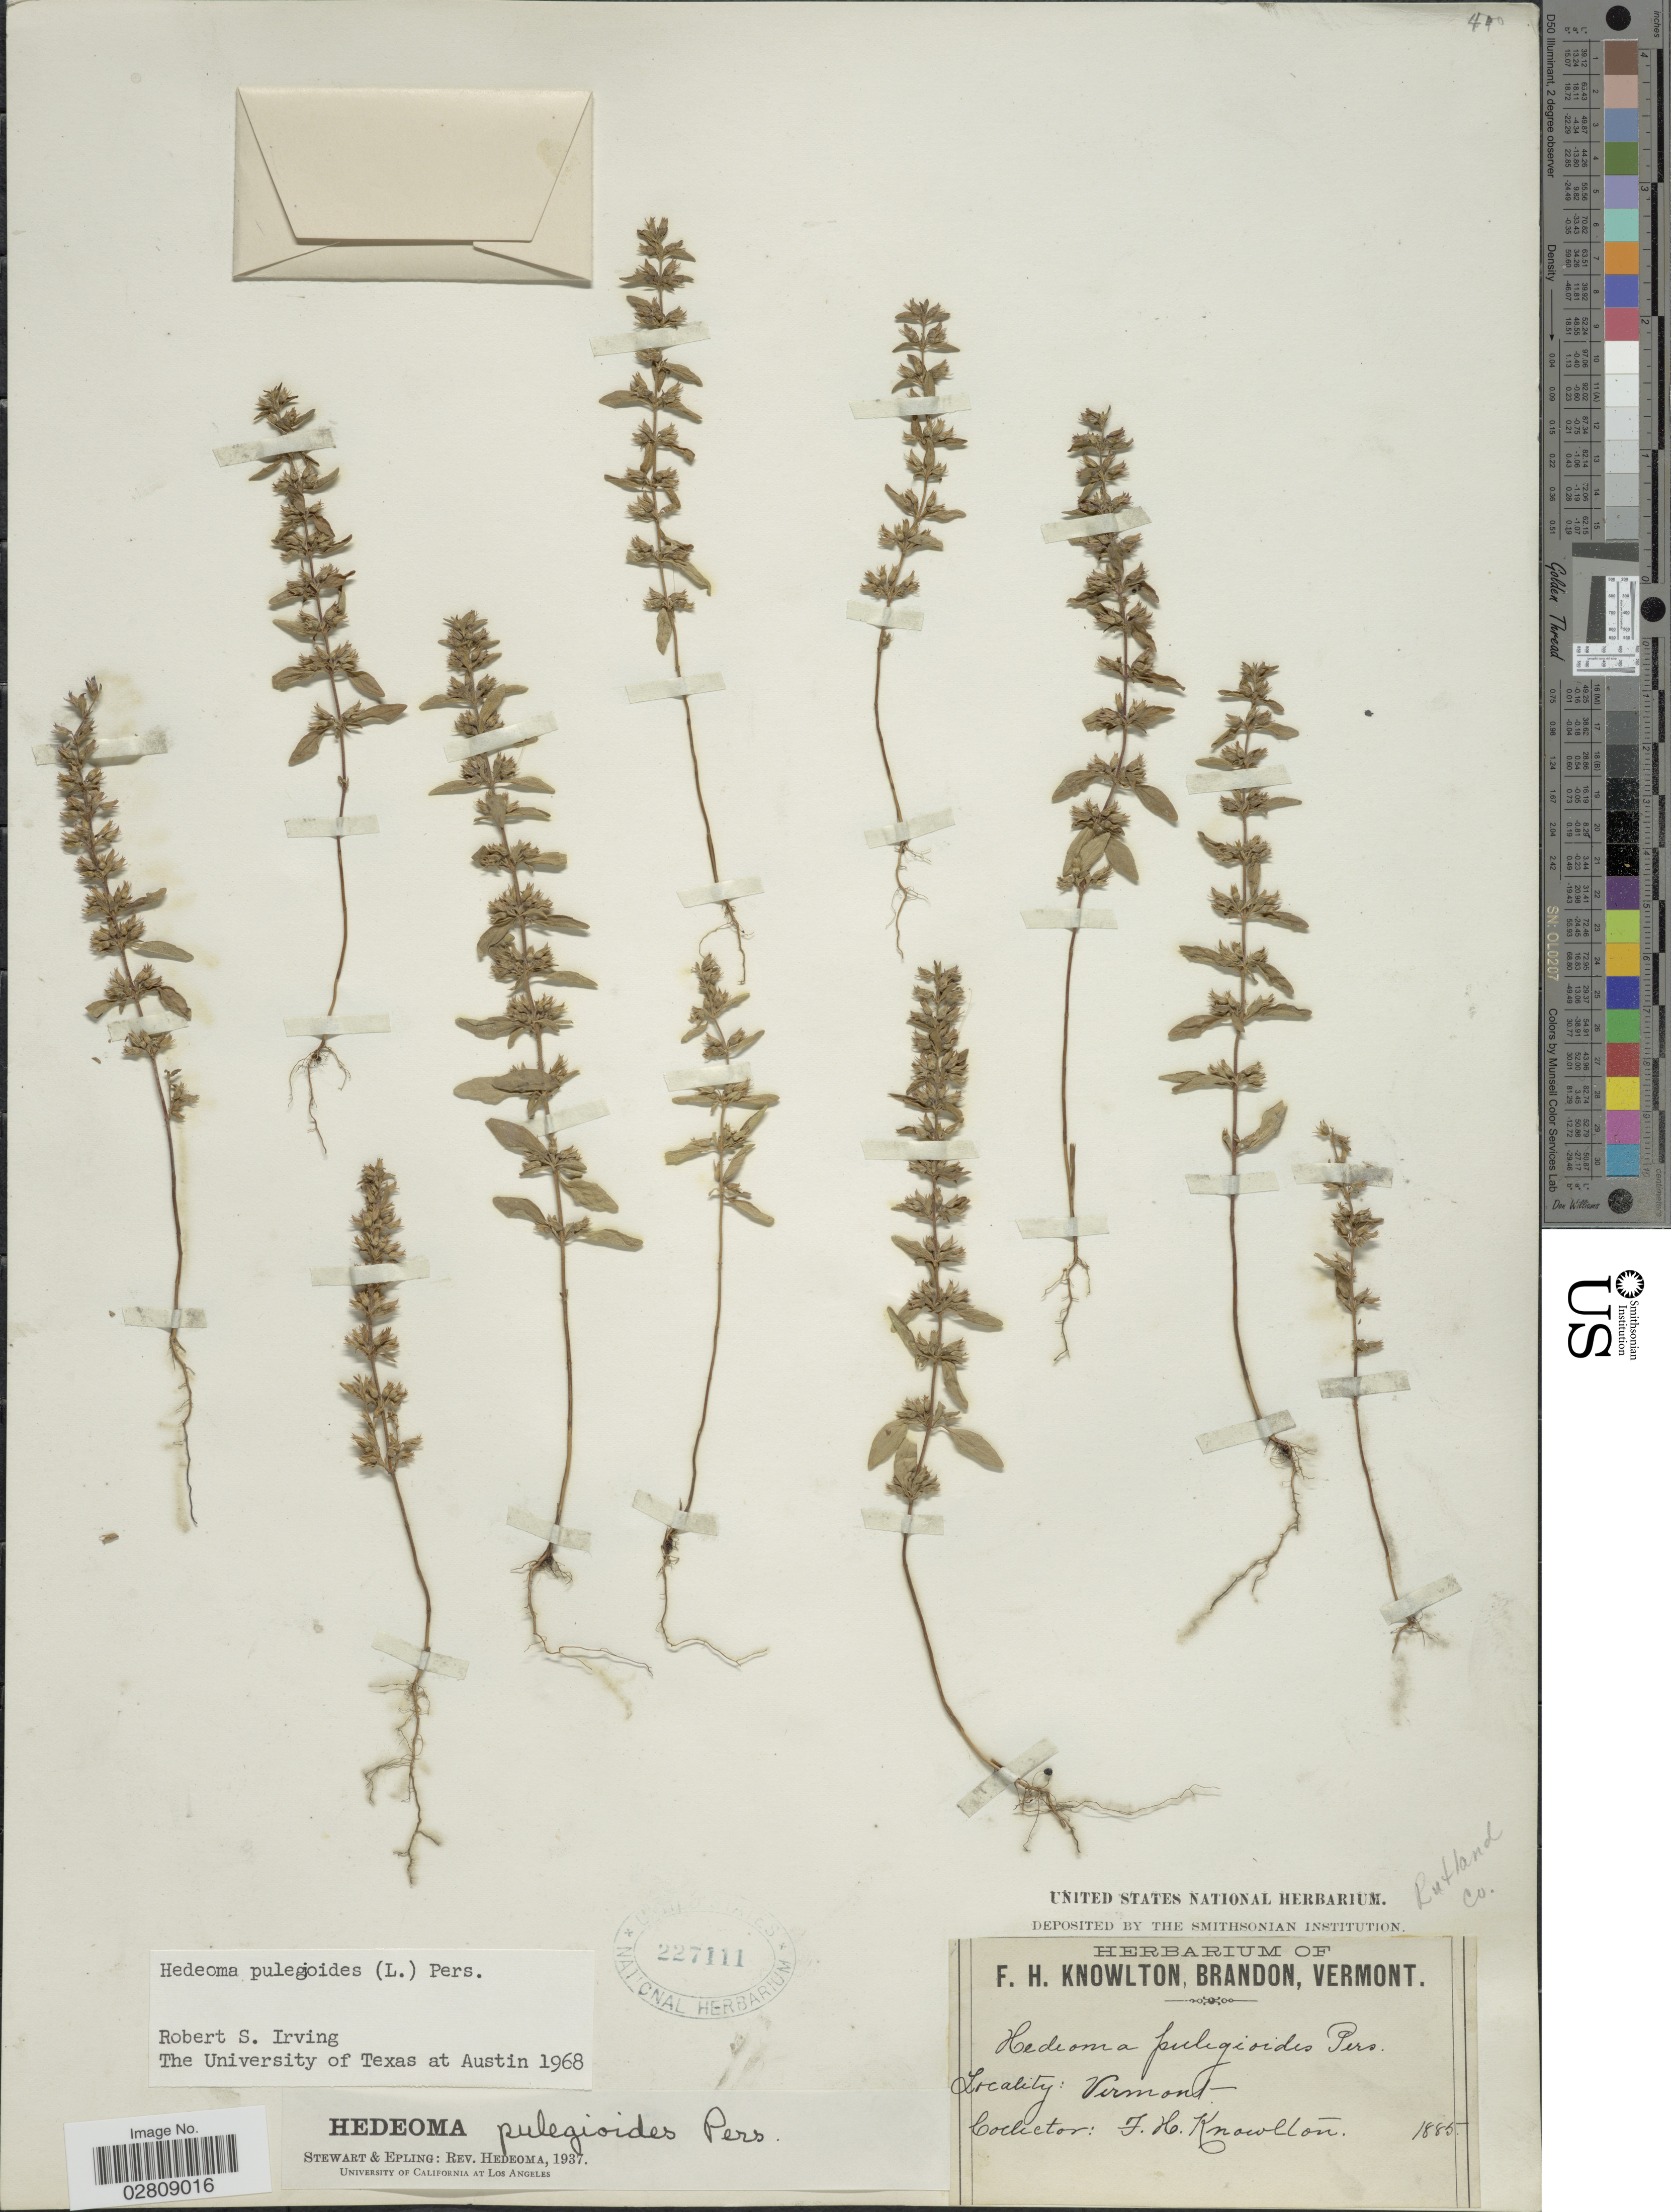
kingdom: Plantae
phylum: Tracheophyta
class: Magnoliopsida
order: Lamiales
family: Lamiaceae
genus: Hedeoma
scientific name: Hedeoma pulegioides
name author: (L.) Pers.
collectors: F. H. Knowlton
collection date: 1885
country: United States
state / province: Vermont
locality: Rutland Co.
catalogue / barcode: US 227111